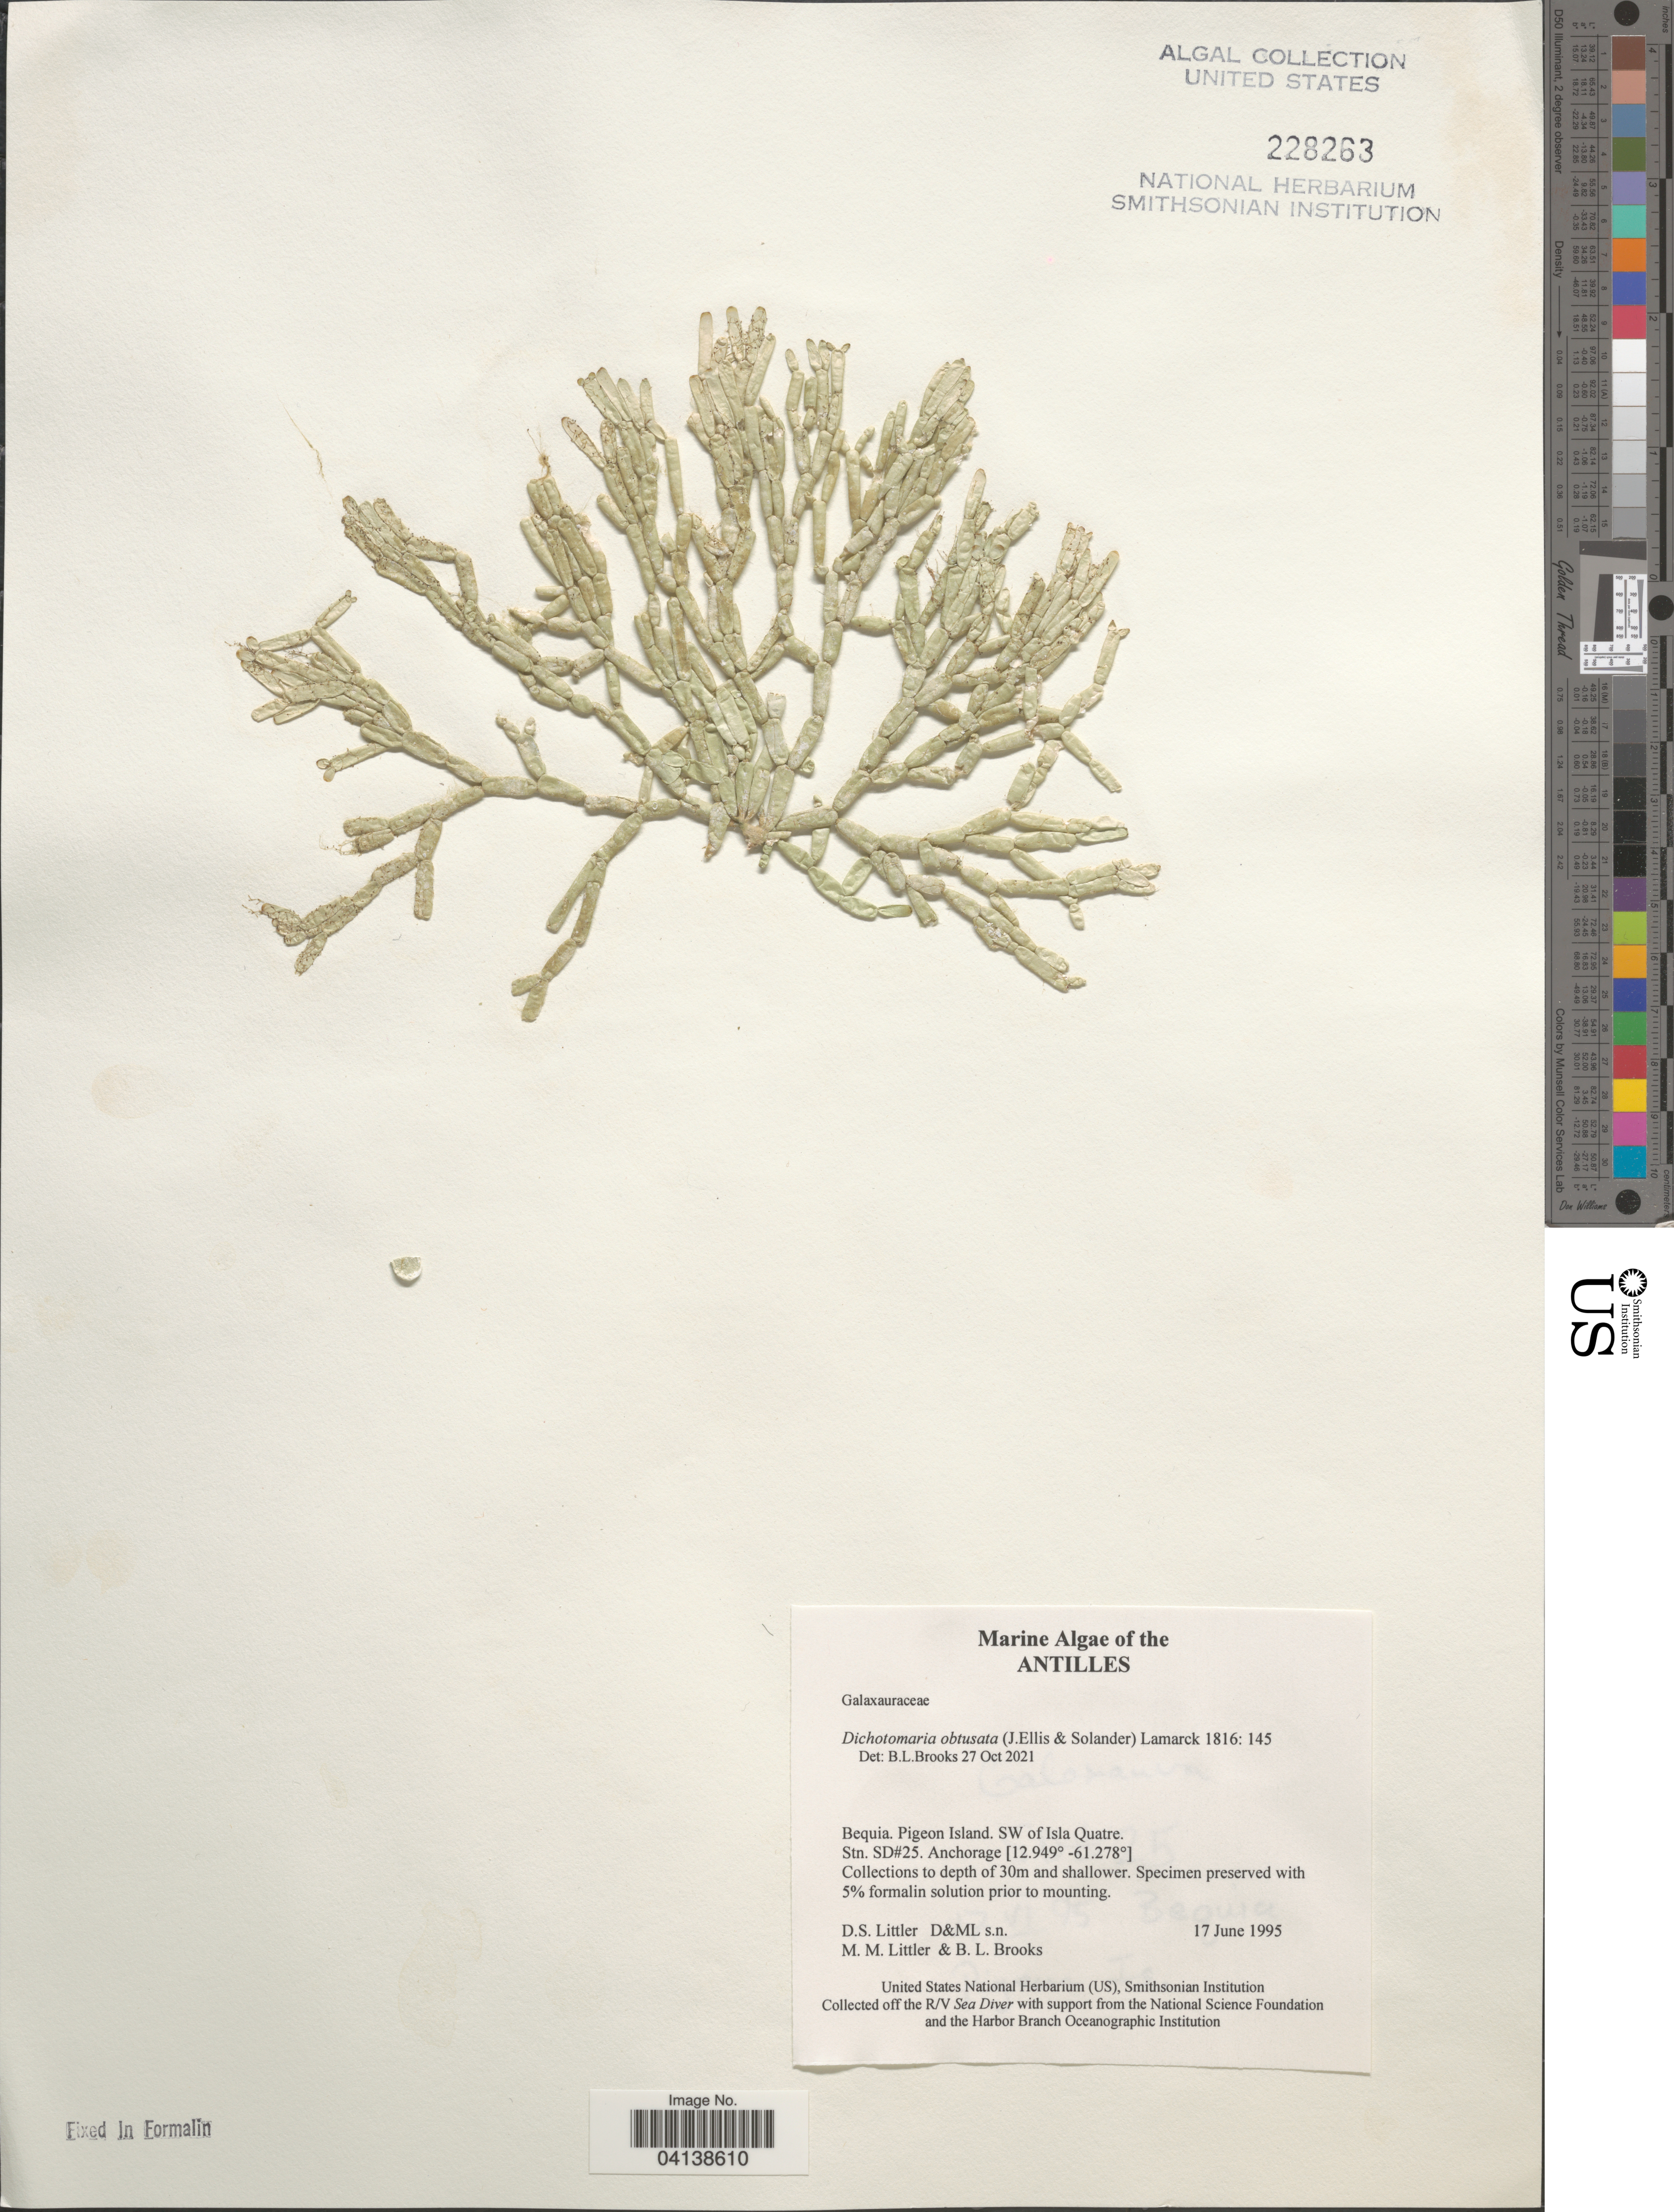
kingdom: Plantae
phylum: Rhodophyta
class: Florideophyceae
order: Nemaliales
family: Galaxauraceae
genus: Dichotomaria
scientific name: Dichotomaria obtusata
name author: (Ellis & Sol.) Lam.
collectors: D. S. Littler & B. Brooks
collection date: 1995-06-17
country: St. Vincent - Grenadines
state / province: Grenadines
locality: Antilles. Bequia. Pigeon Island. SW of Isla Quatre. Stn. SD#25.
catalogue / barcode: US 228263